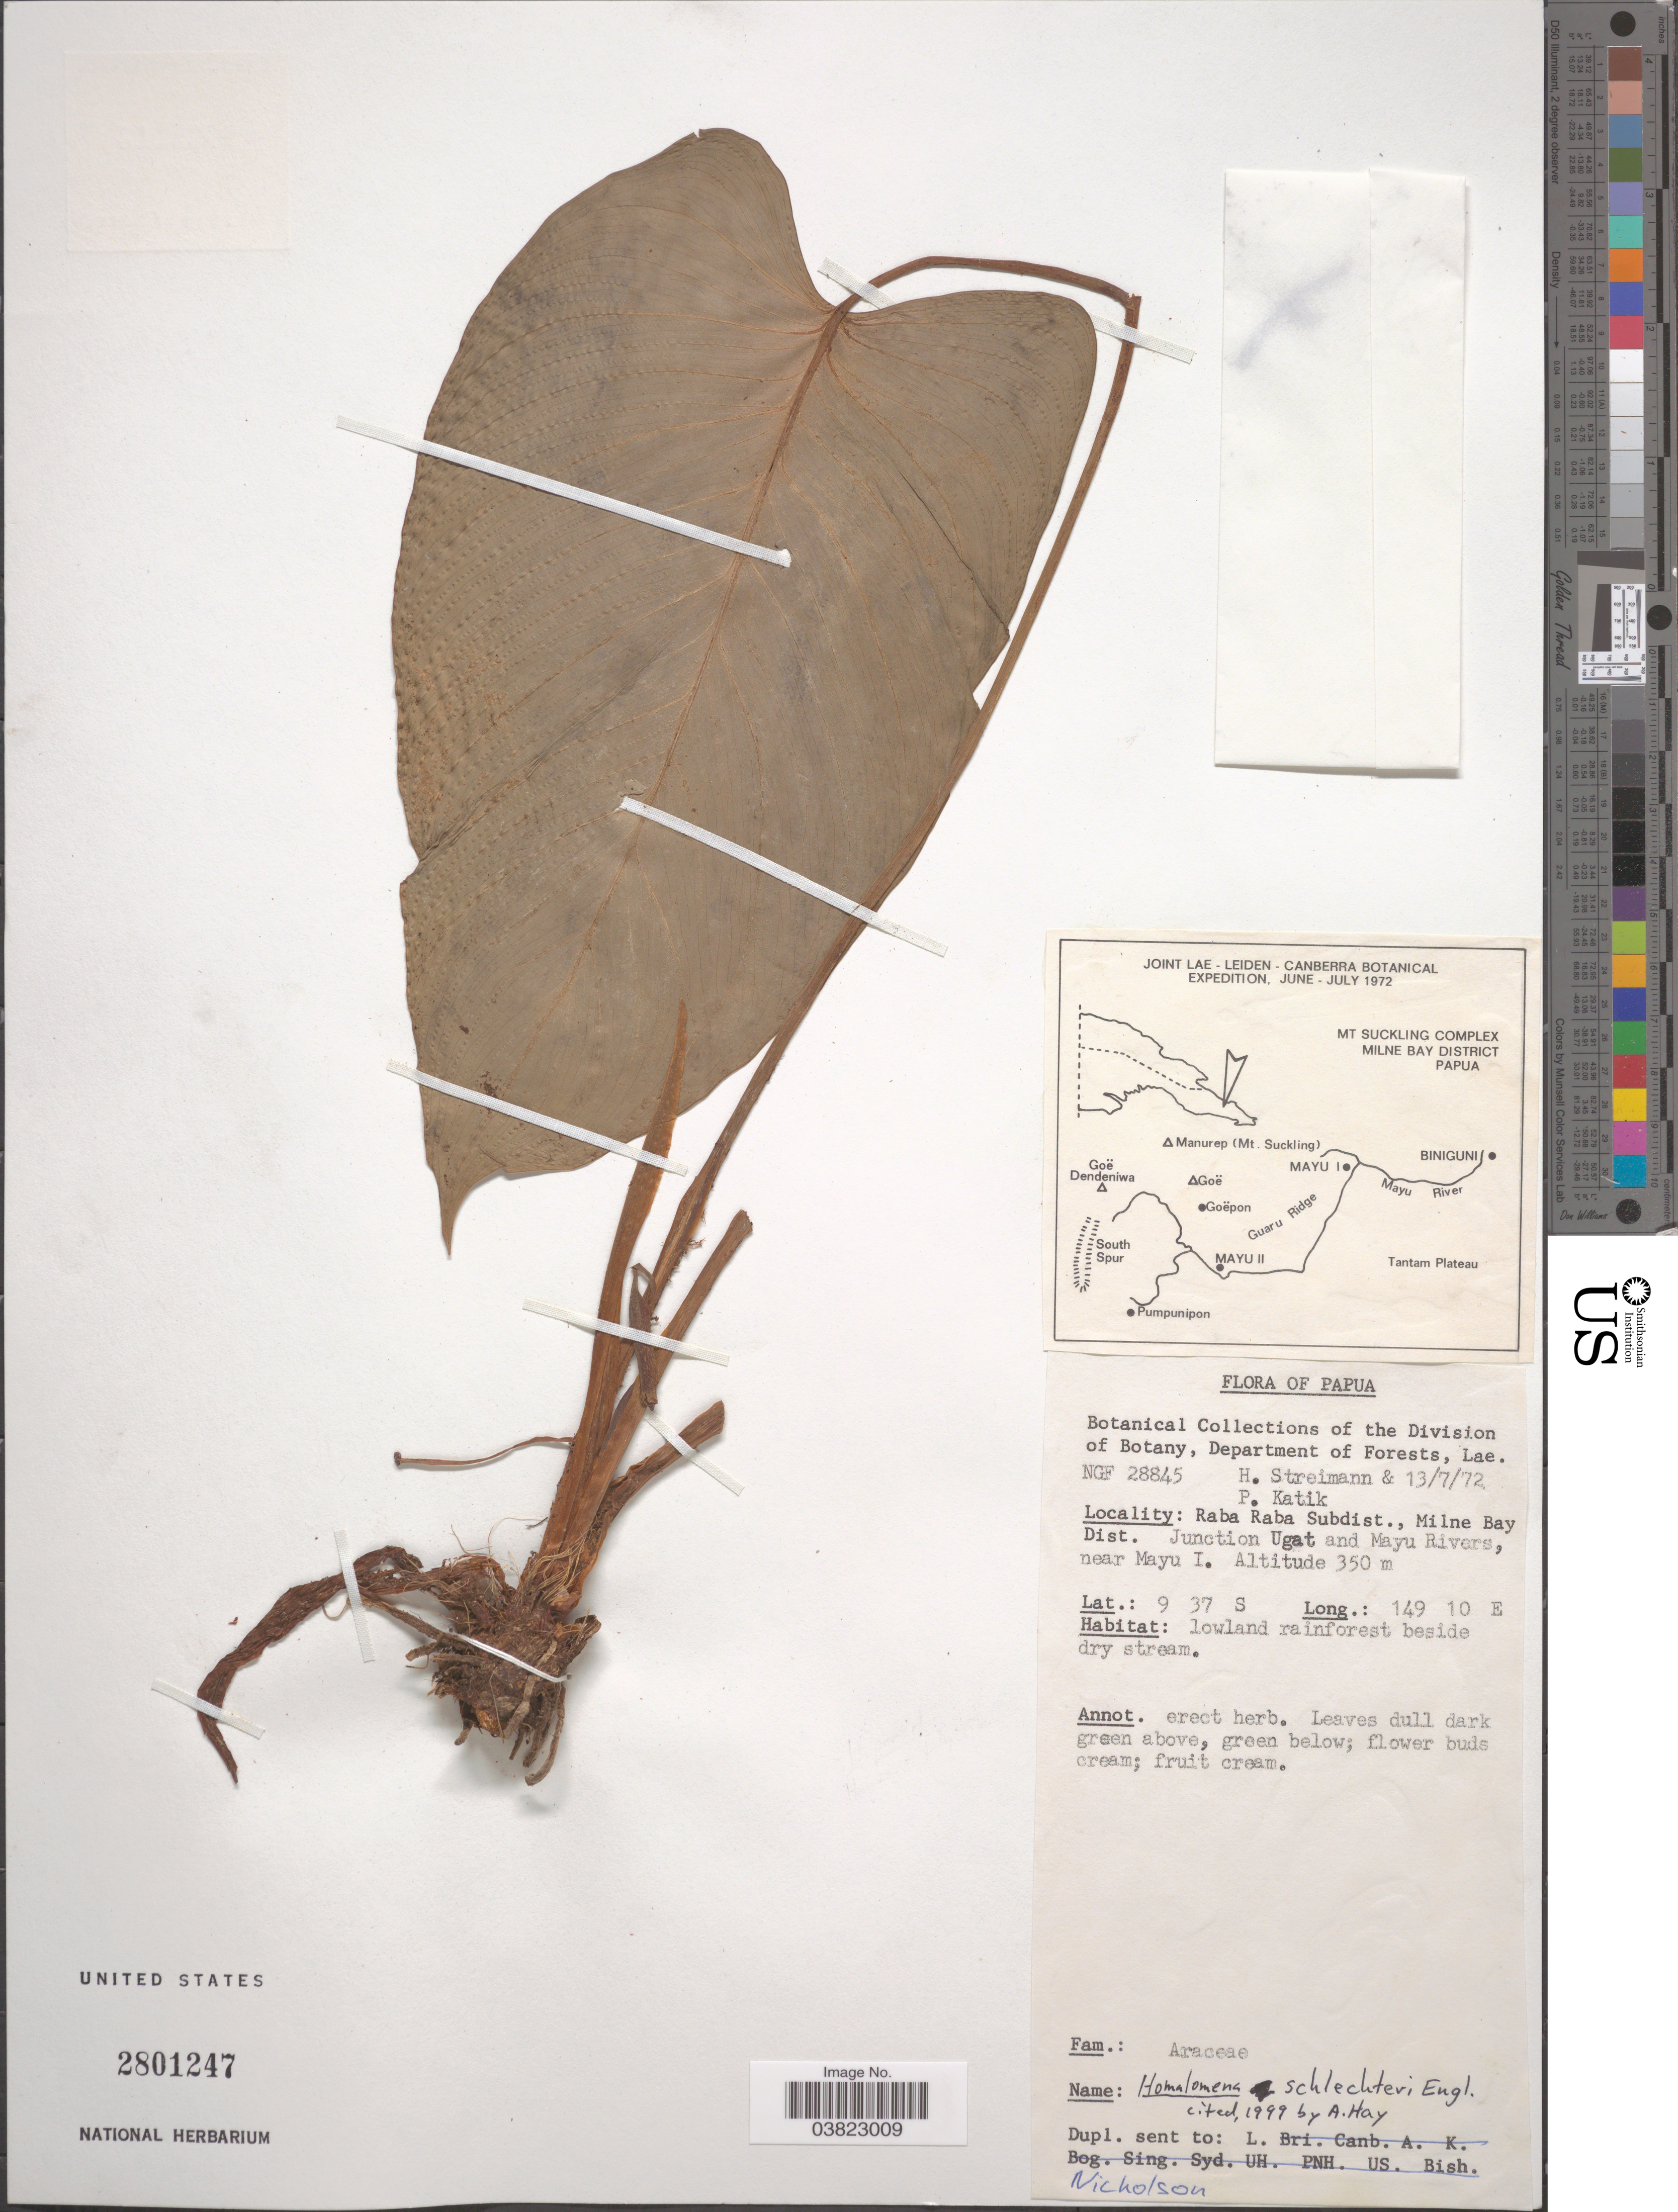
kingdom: Plantae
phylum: Tracheophyta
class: Liliopsida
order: Alismatales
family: Araceae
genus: Homalomena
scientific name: Homalomena schlechteri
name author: Engl.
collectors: H. Streimann & P. Katik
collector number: NGF 28845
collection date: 1972-07-13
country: Papua New Guinea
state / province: Milne Bay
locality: Papua. Raba Raba Subdist., Milne Bay Dist. Junction Ugat and Mayu Rivers, near Mayu I.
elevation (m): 350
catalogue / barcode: US 2801247